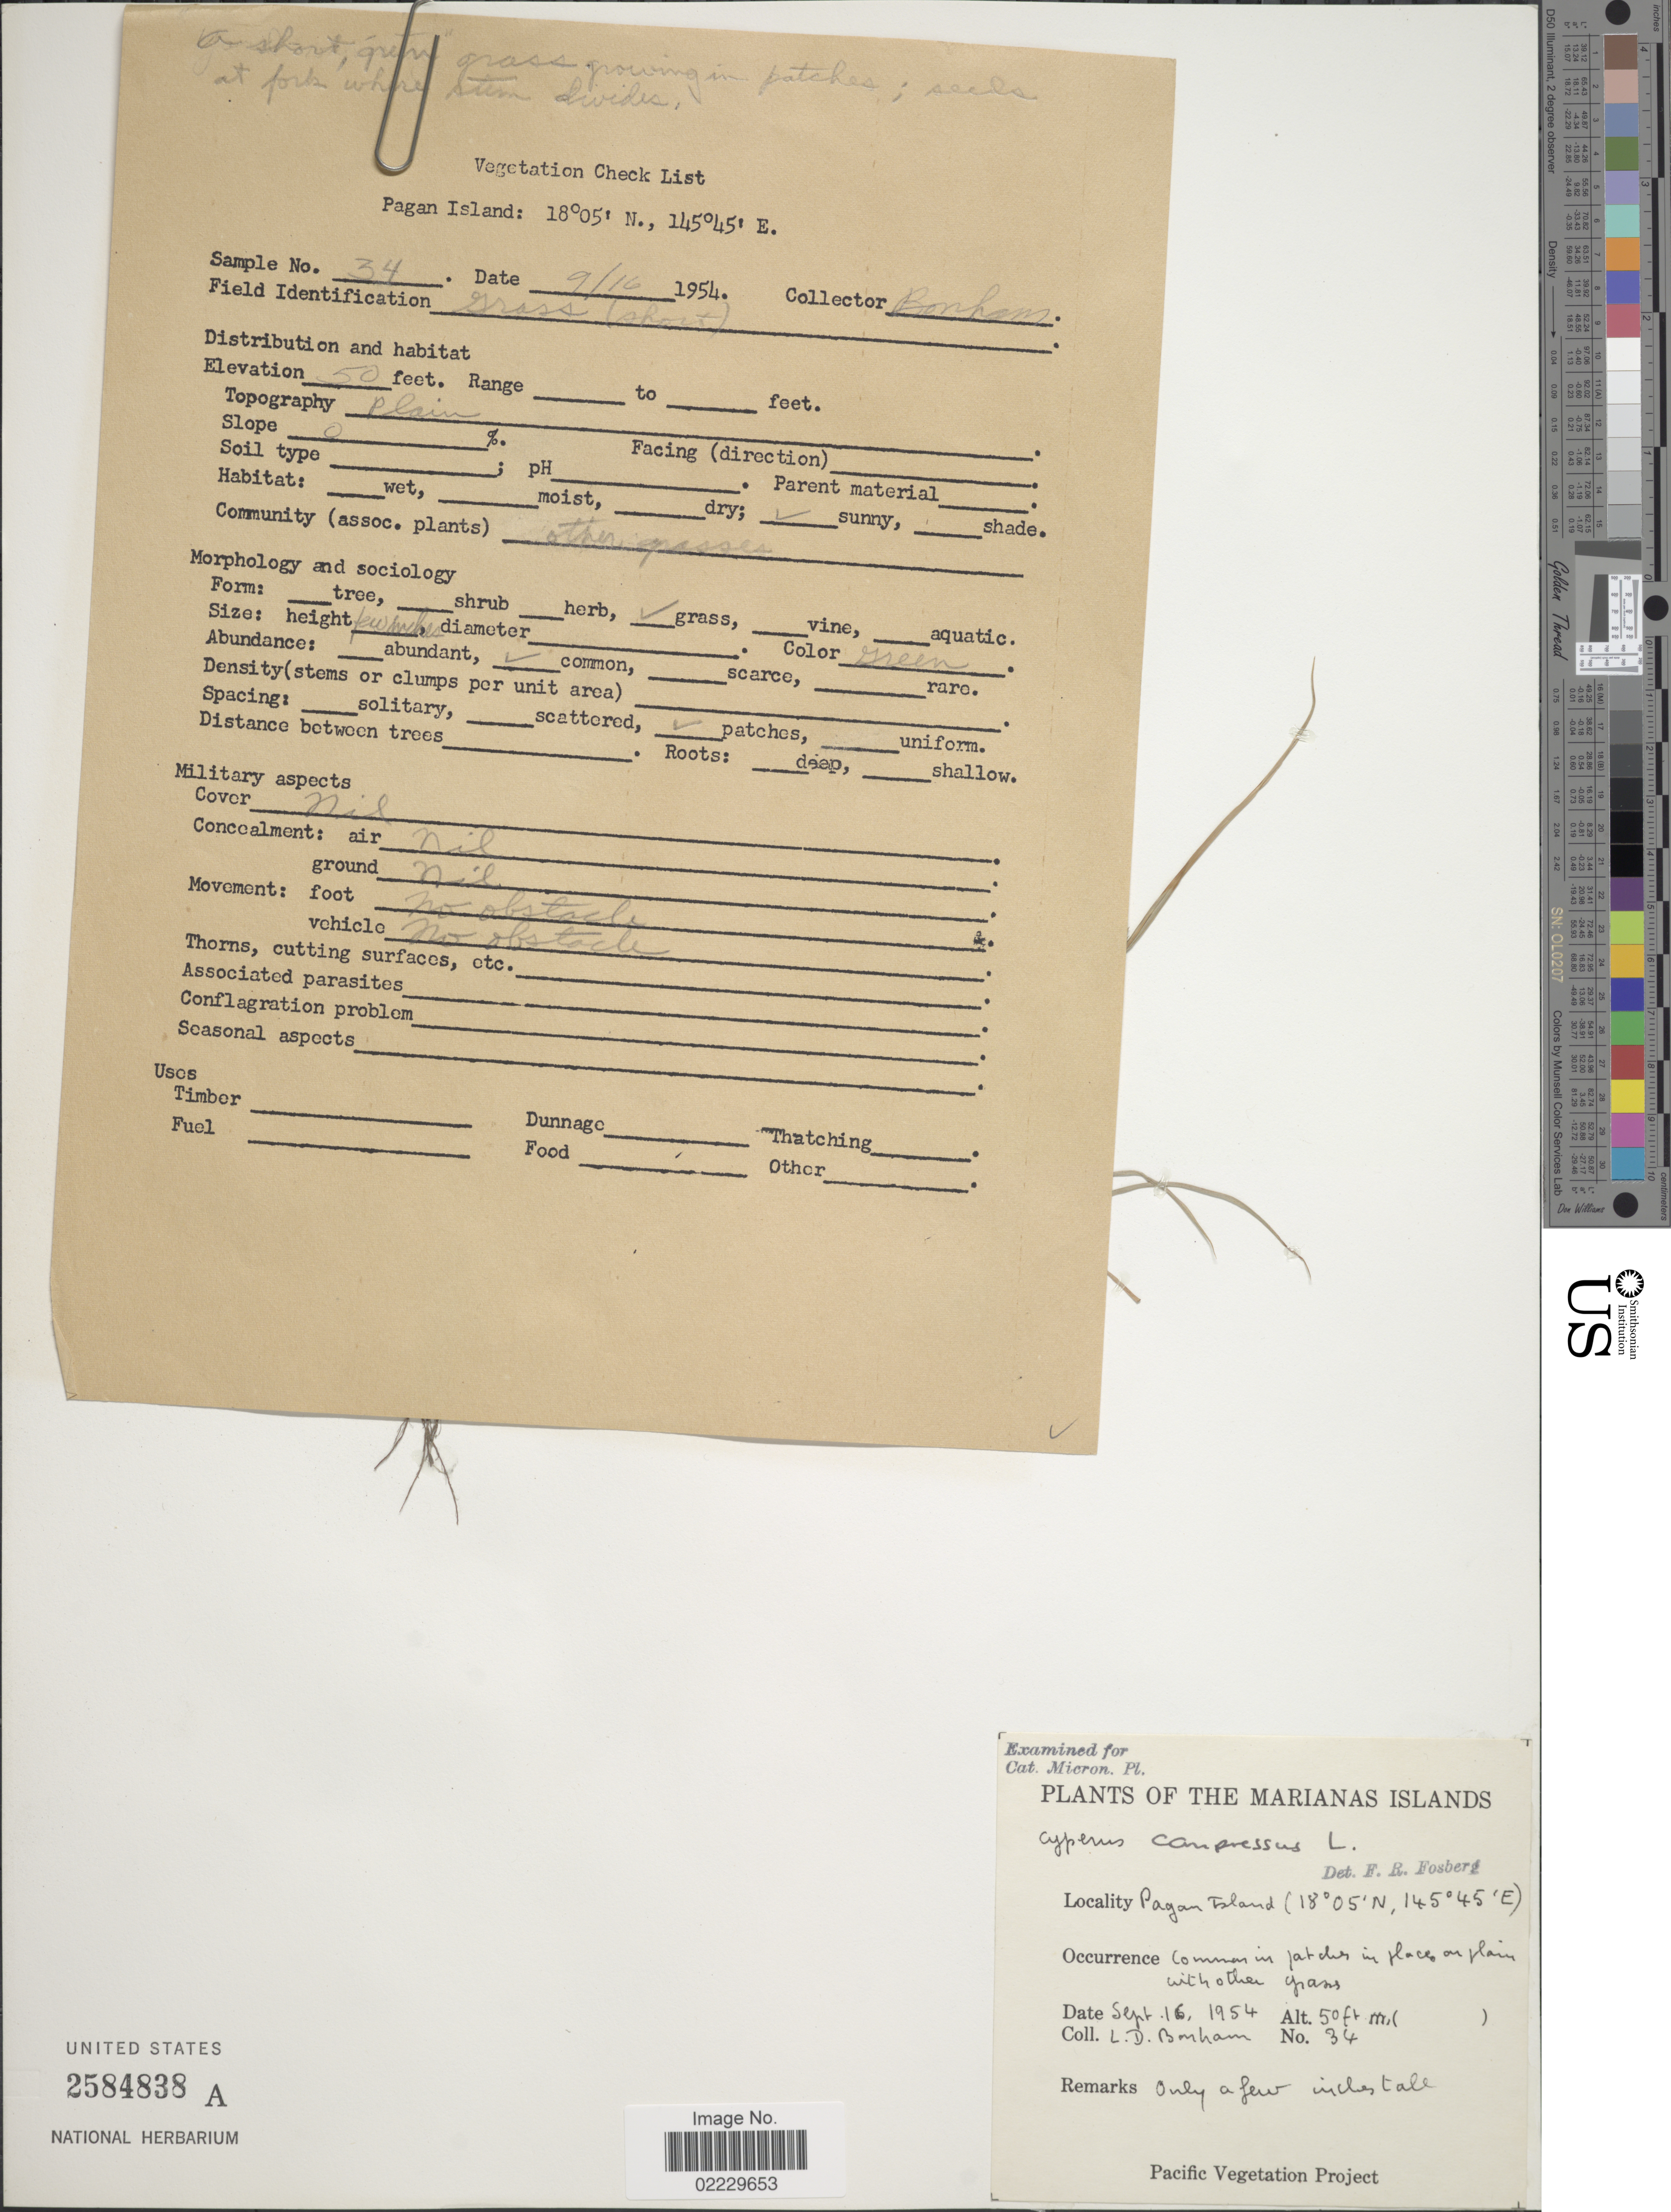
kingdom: Plantae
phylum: Tracheophyta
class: Liliopsida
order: Poales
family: Cyperaceae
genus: Cyperus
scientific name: Cyperus compressus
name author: L.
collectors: L. D. Bonham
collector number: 34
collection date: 1954-09-16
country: Northern Mariana Islands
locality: The Marianas Islands, Pagan Island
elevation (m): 15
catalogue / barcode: US 2584838A